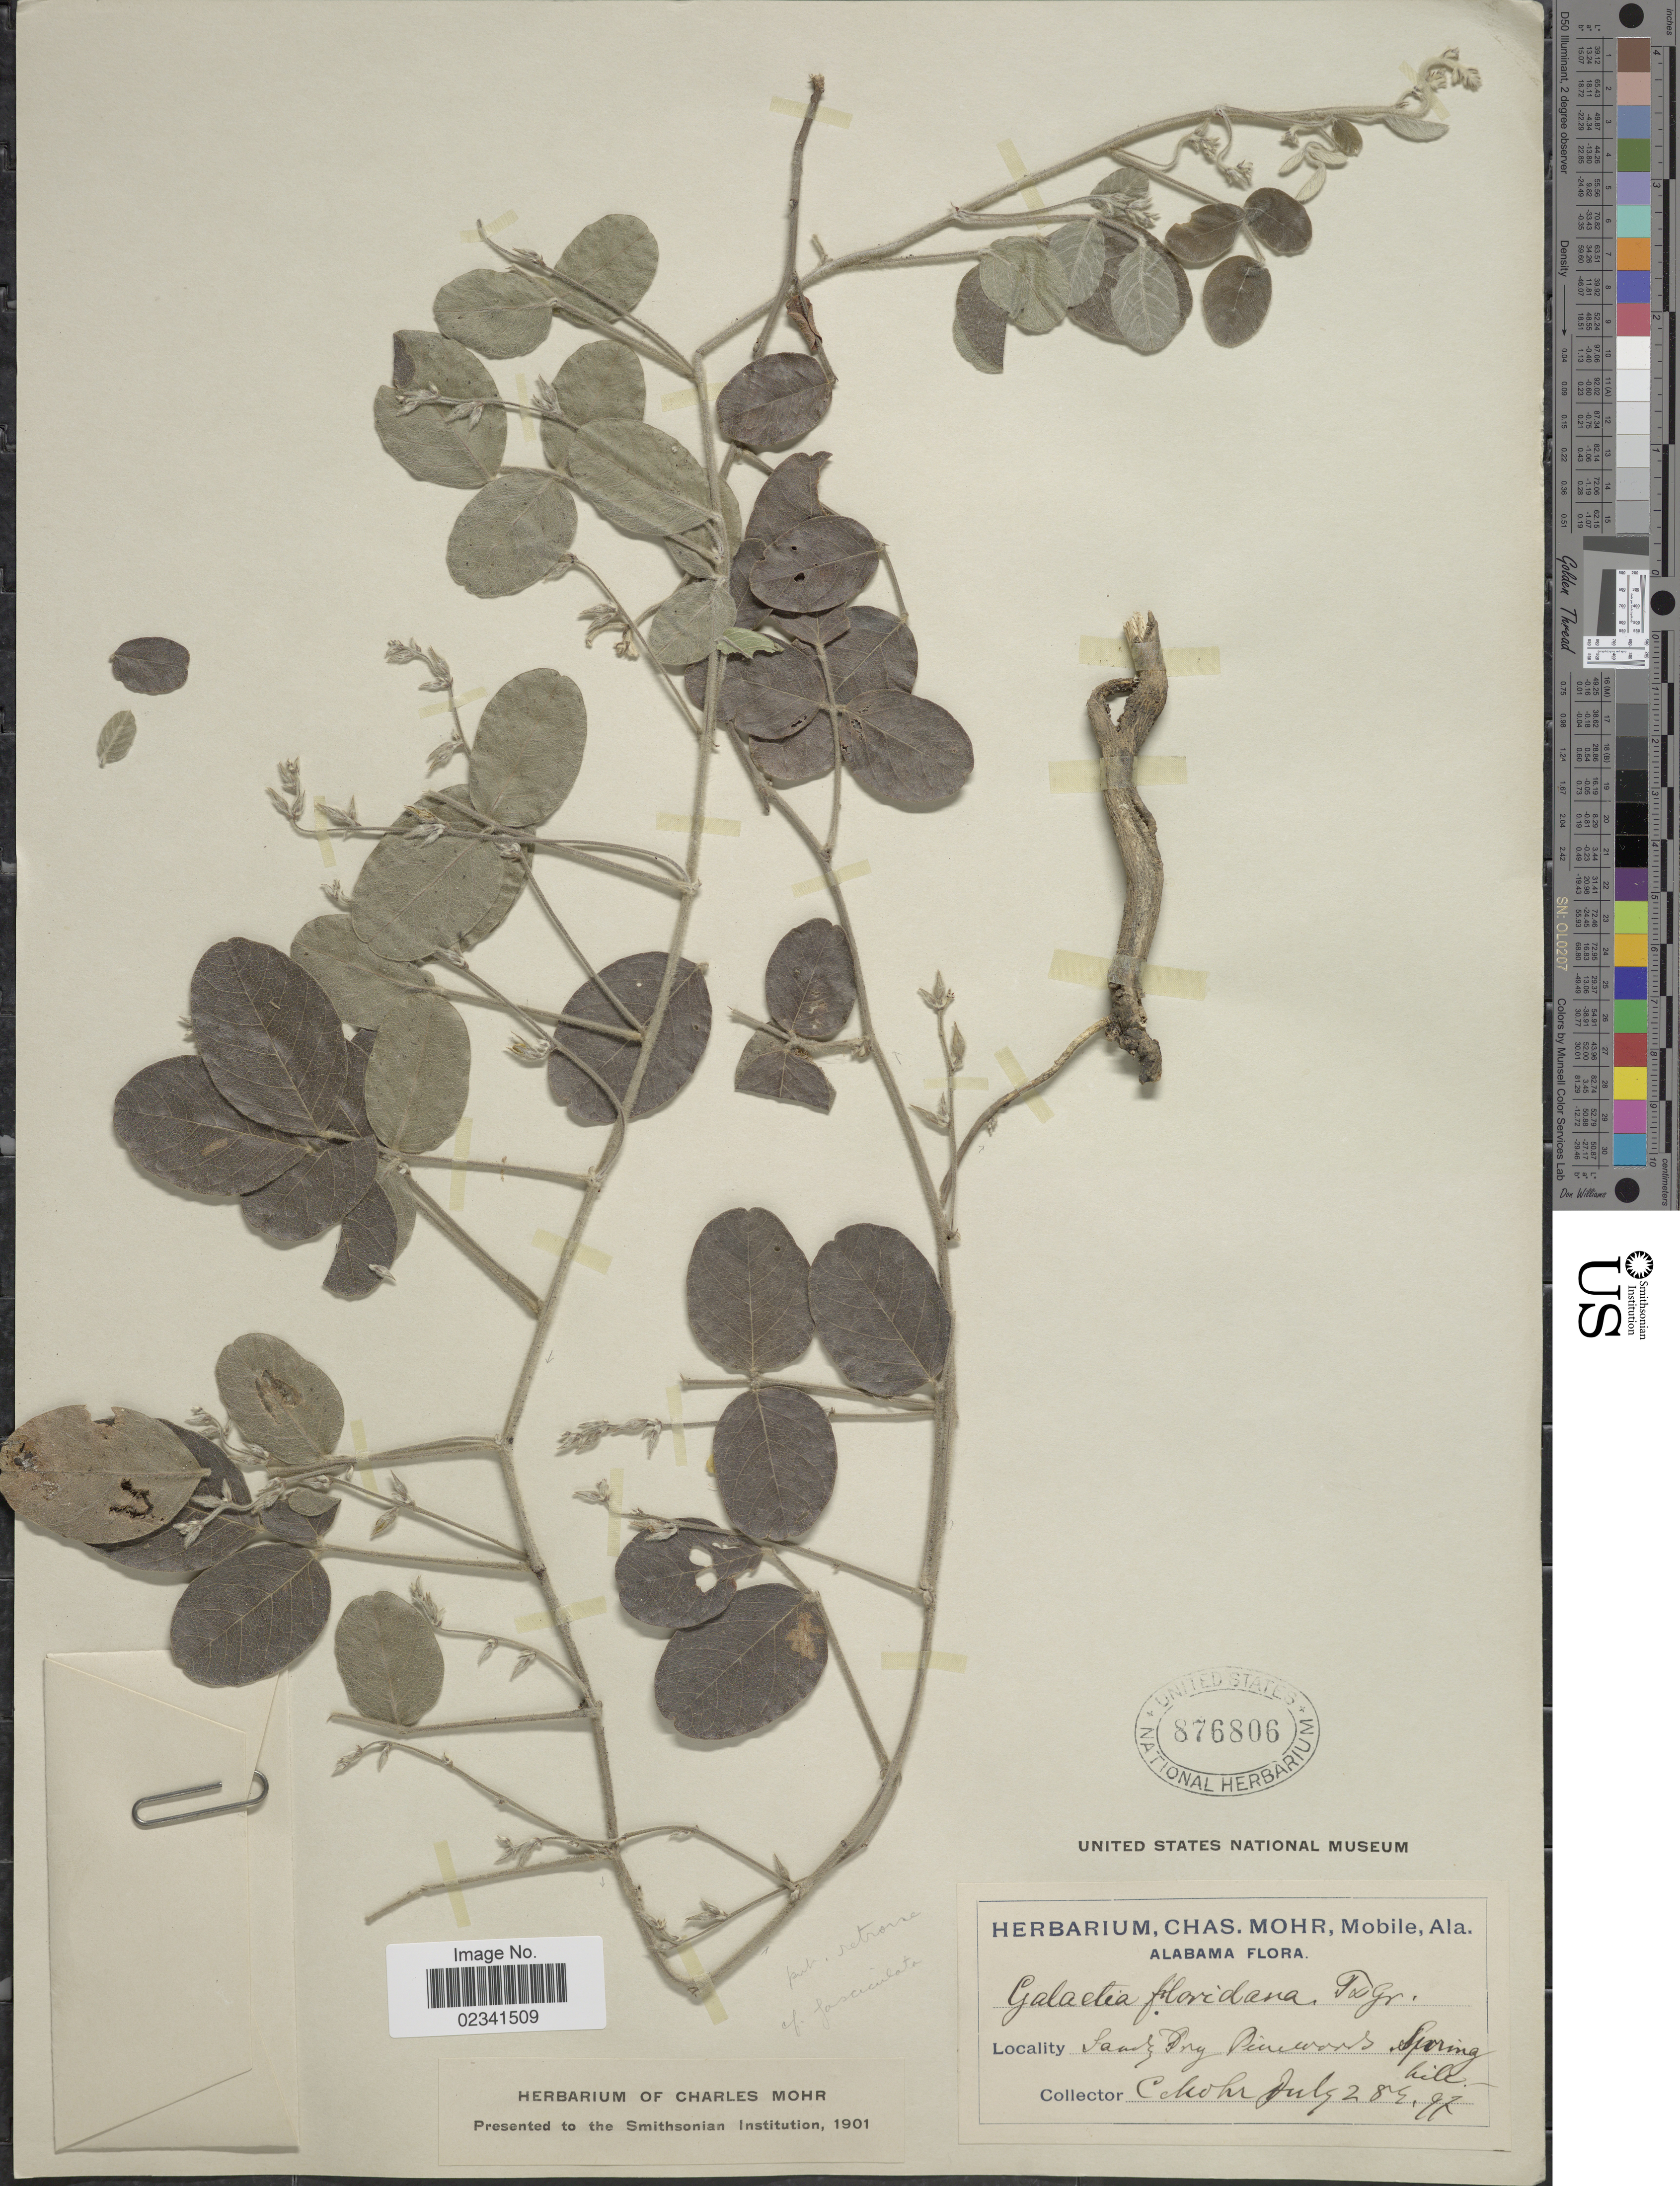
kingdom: Plantae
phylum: Tracheophyta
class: Magnoliopsida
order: Fabales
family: Fabaceae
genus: Galactia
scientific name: Galactia fasciculata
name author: Vail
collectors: Mohr, C. T. (herbarium)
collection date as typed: Transcribed d/m/y: 28/7/97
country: United States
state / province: Alabama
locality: Spring Hill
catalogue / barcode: US 876806